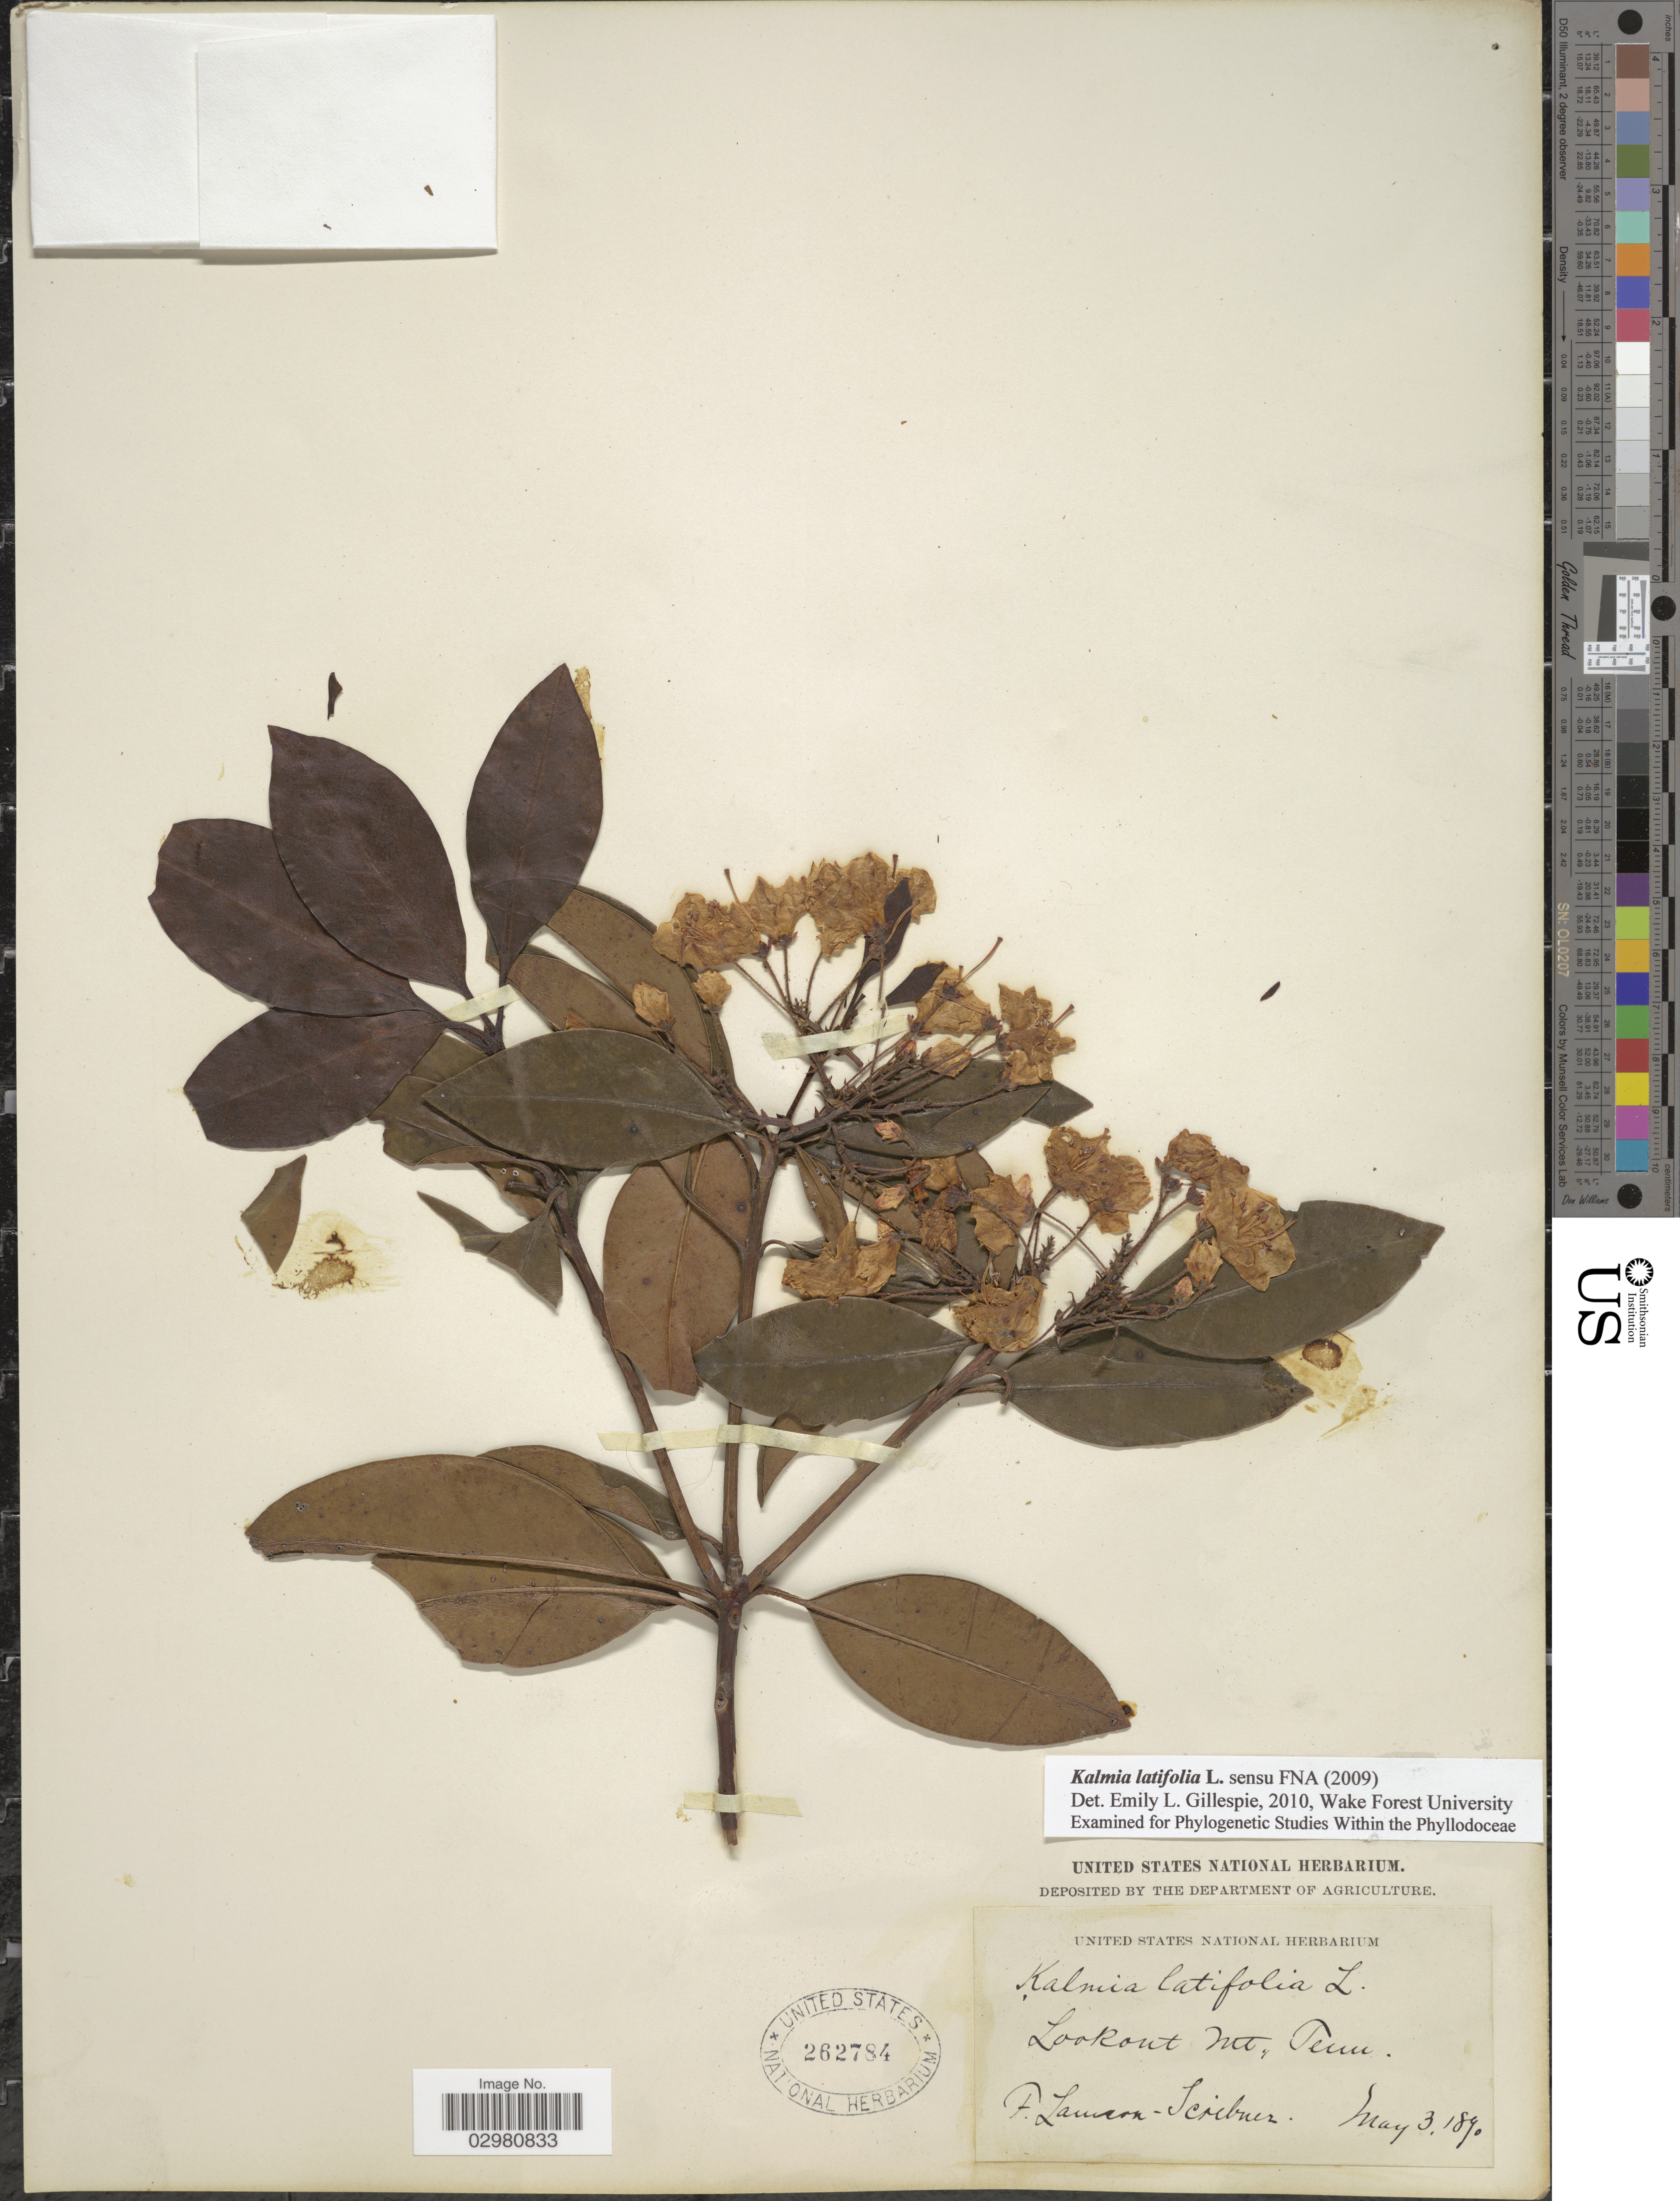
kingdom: Plantae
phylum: Tracheophyta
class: Magnoliopsida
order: Ericales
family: Ericaceae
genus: Kalmia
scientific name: Kalmia latifolia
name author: L.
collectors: F. Lamson-Scribner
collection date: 1890-05-03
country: United States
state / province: Tennessee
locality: Lookout Mt., Tenn.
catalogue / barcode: US 262784